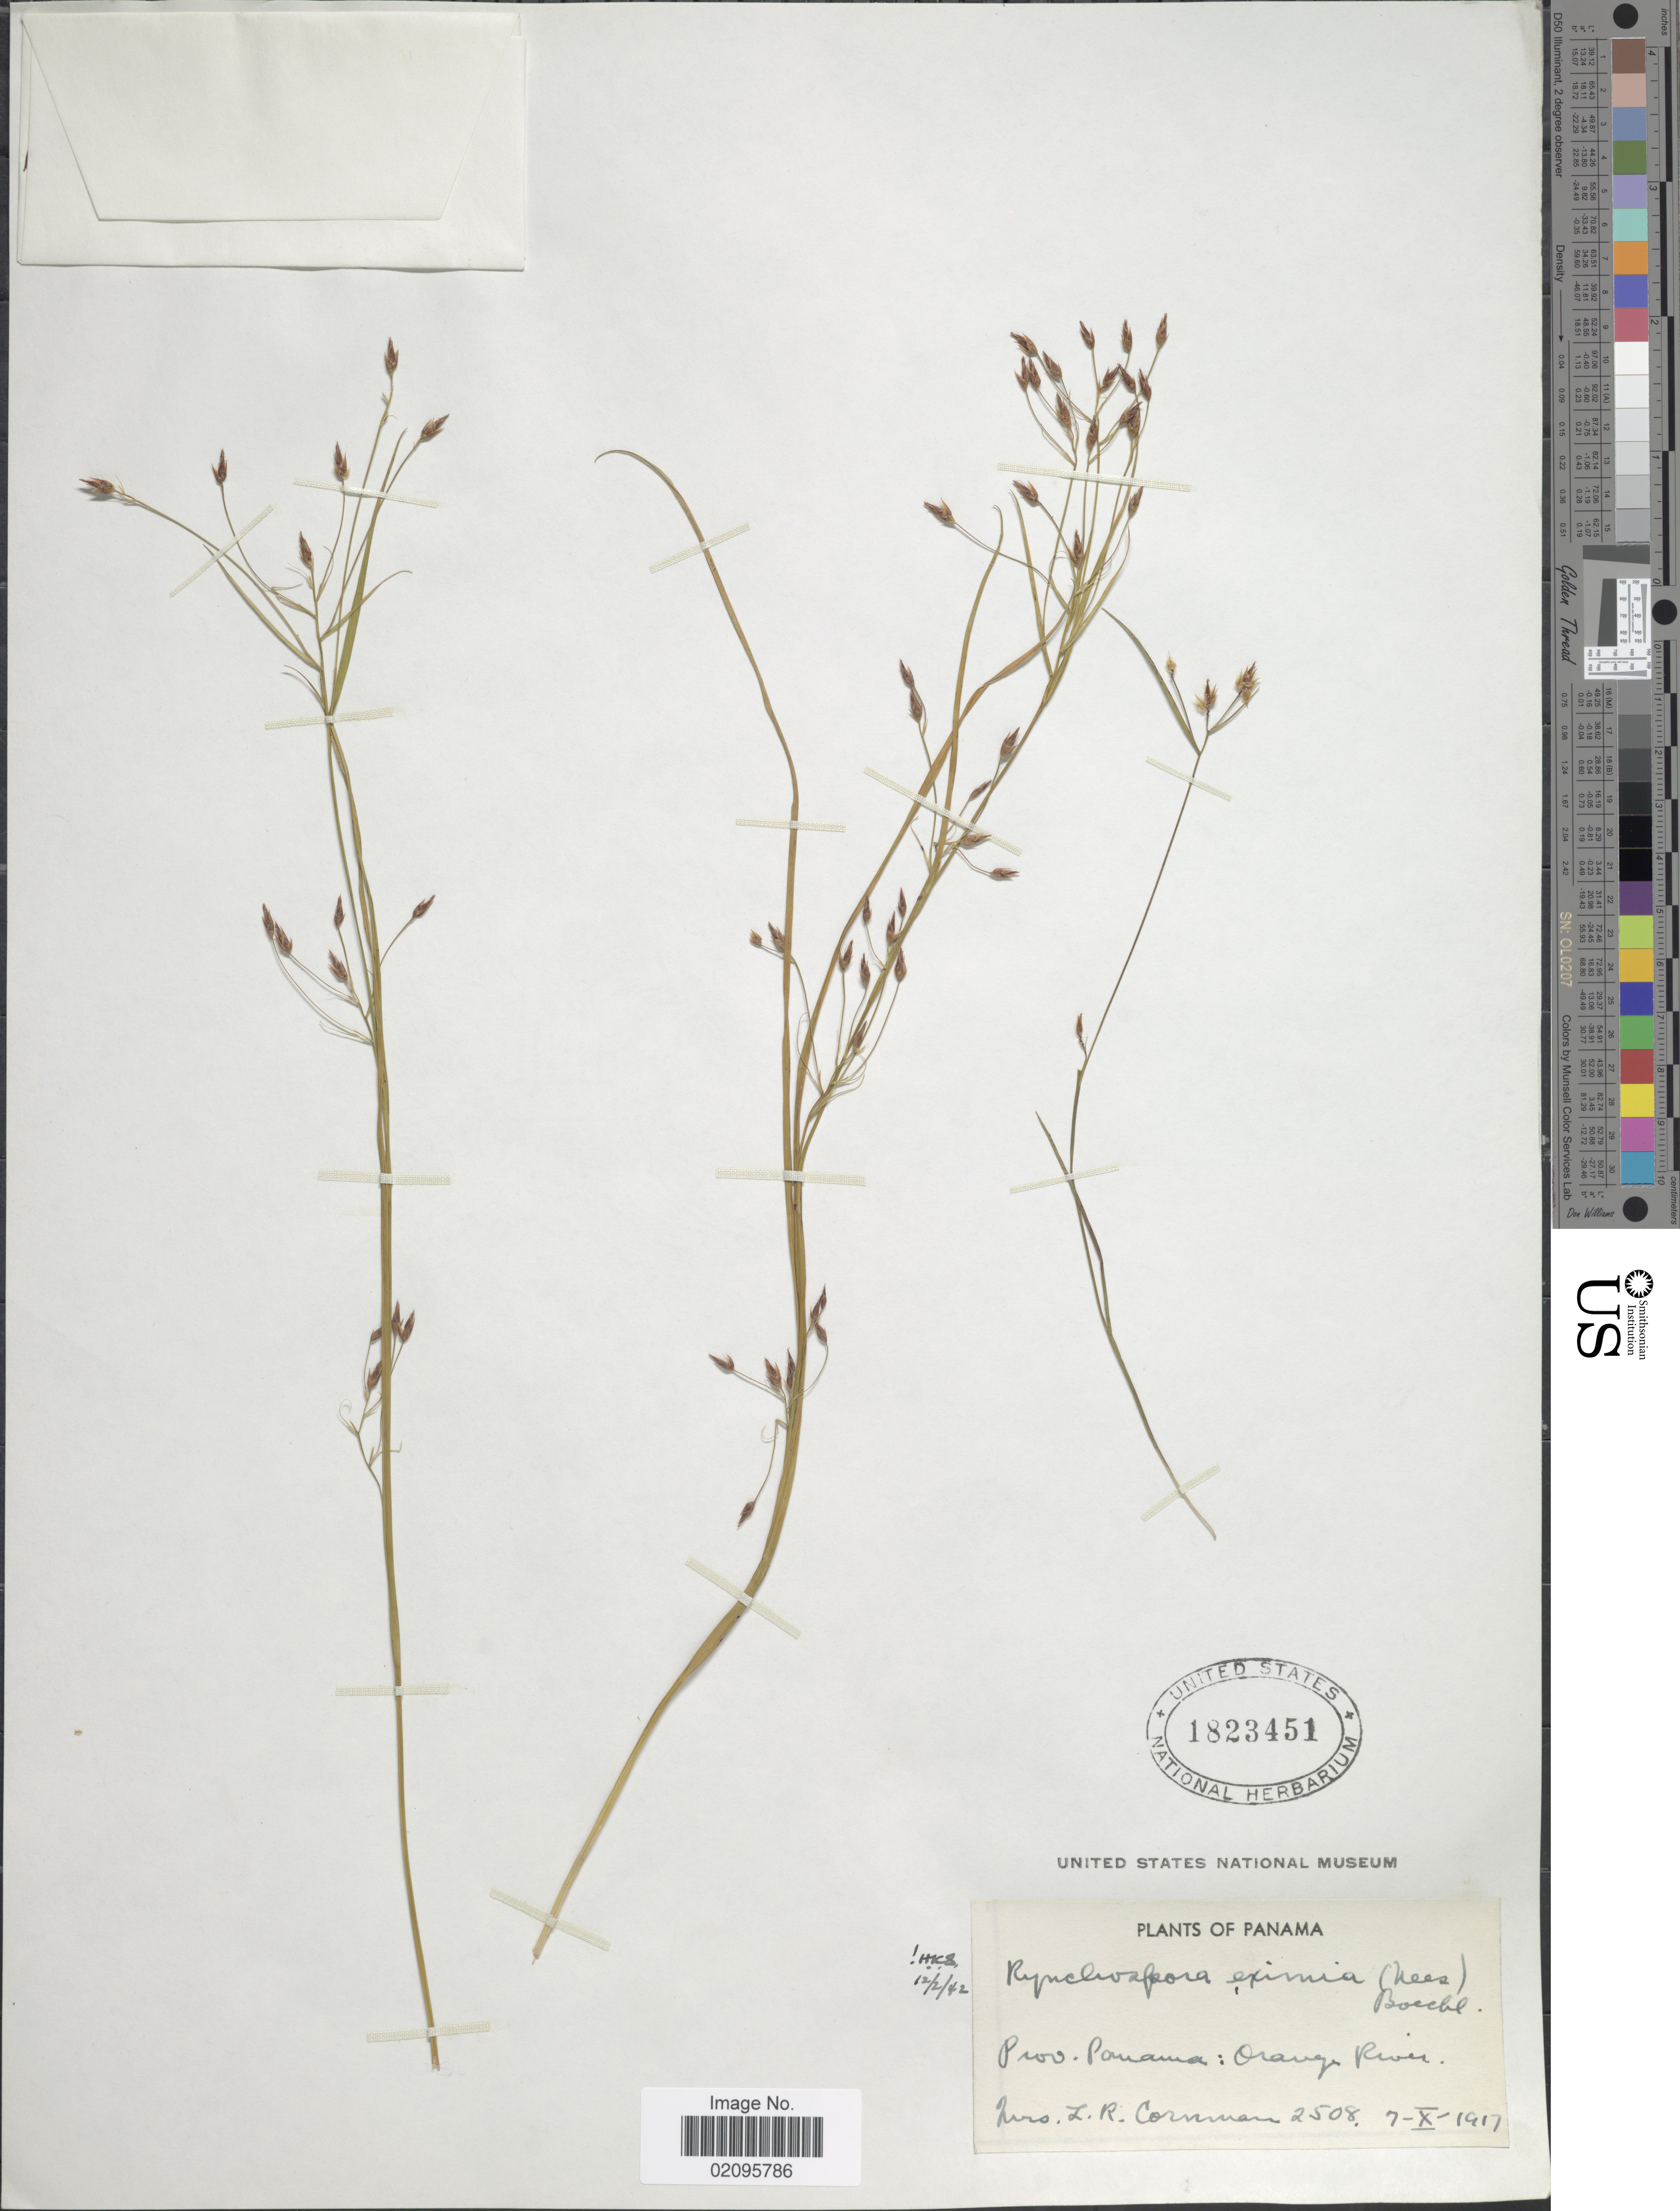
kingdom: Plantae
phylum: Tracheophyta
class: Liliopsida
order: Poales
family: Cyperaceae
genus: Rhynchospora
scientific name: Rhynchospora eximia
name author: (Nees) Boeckeler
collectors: L. Cornman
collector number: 2508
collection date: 1917-10-07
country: Panama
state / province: Panamá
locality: Orange River.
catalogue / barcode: US 1823451